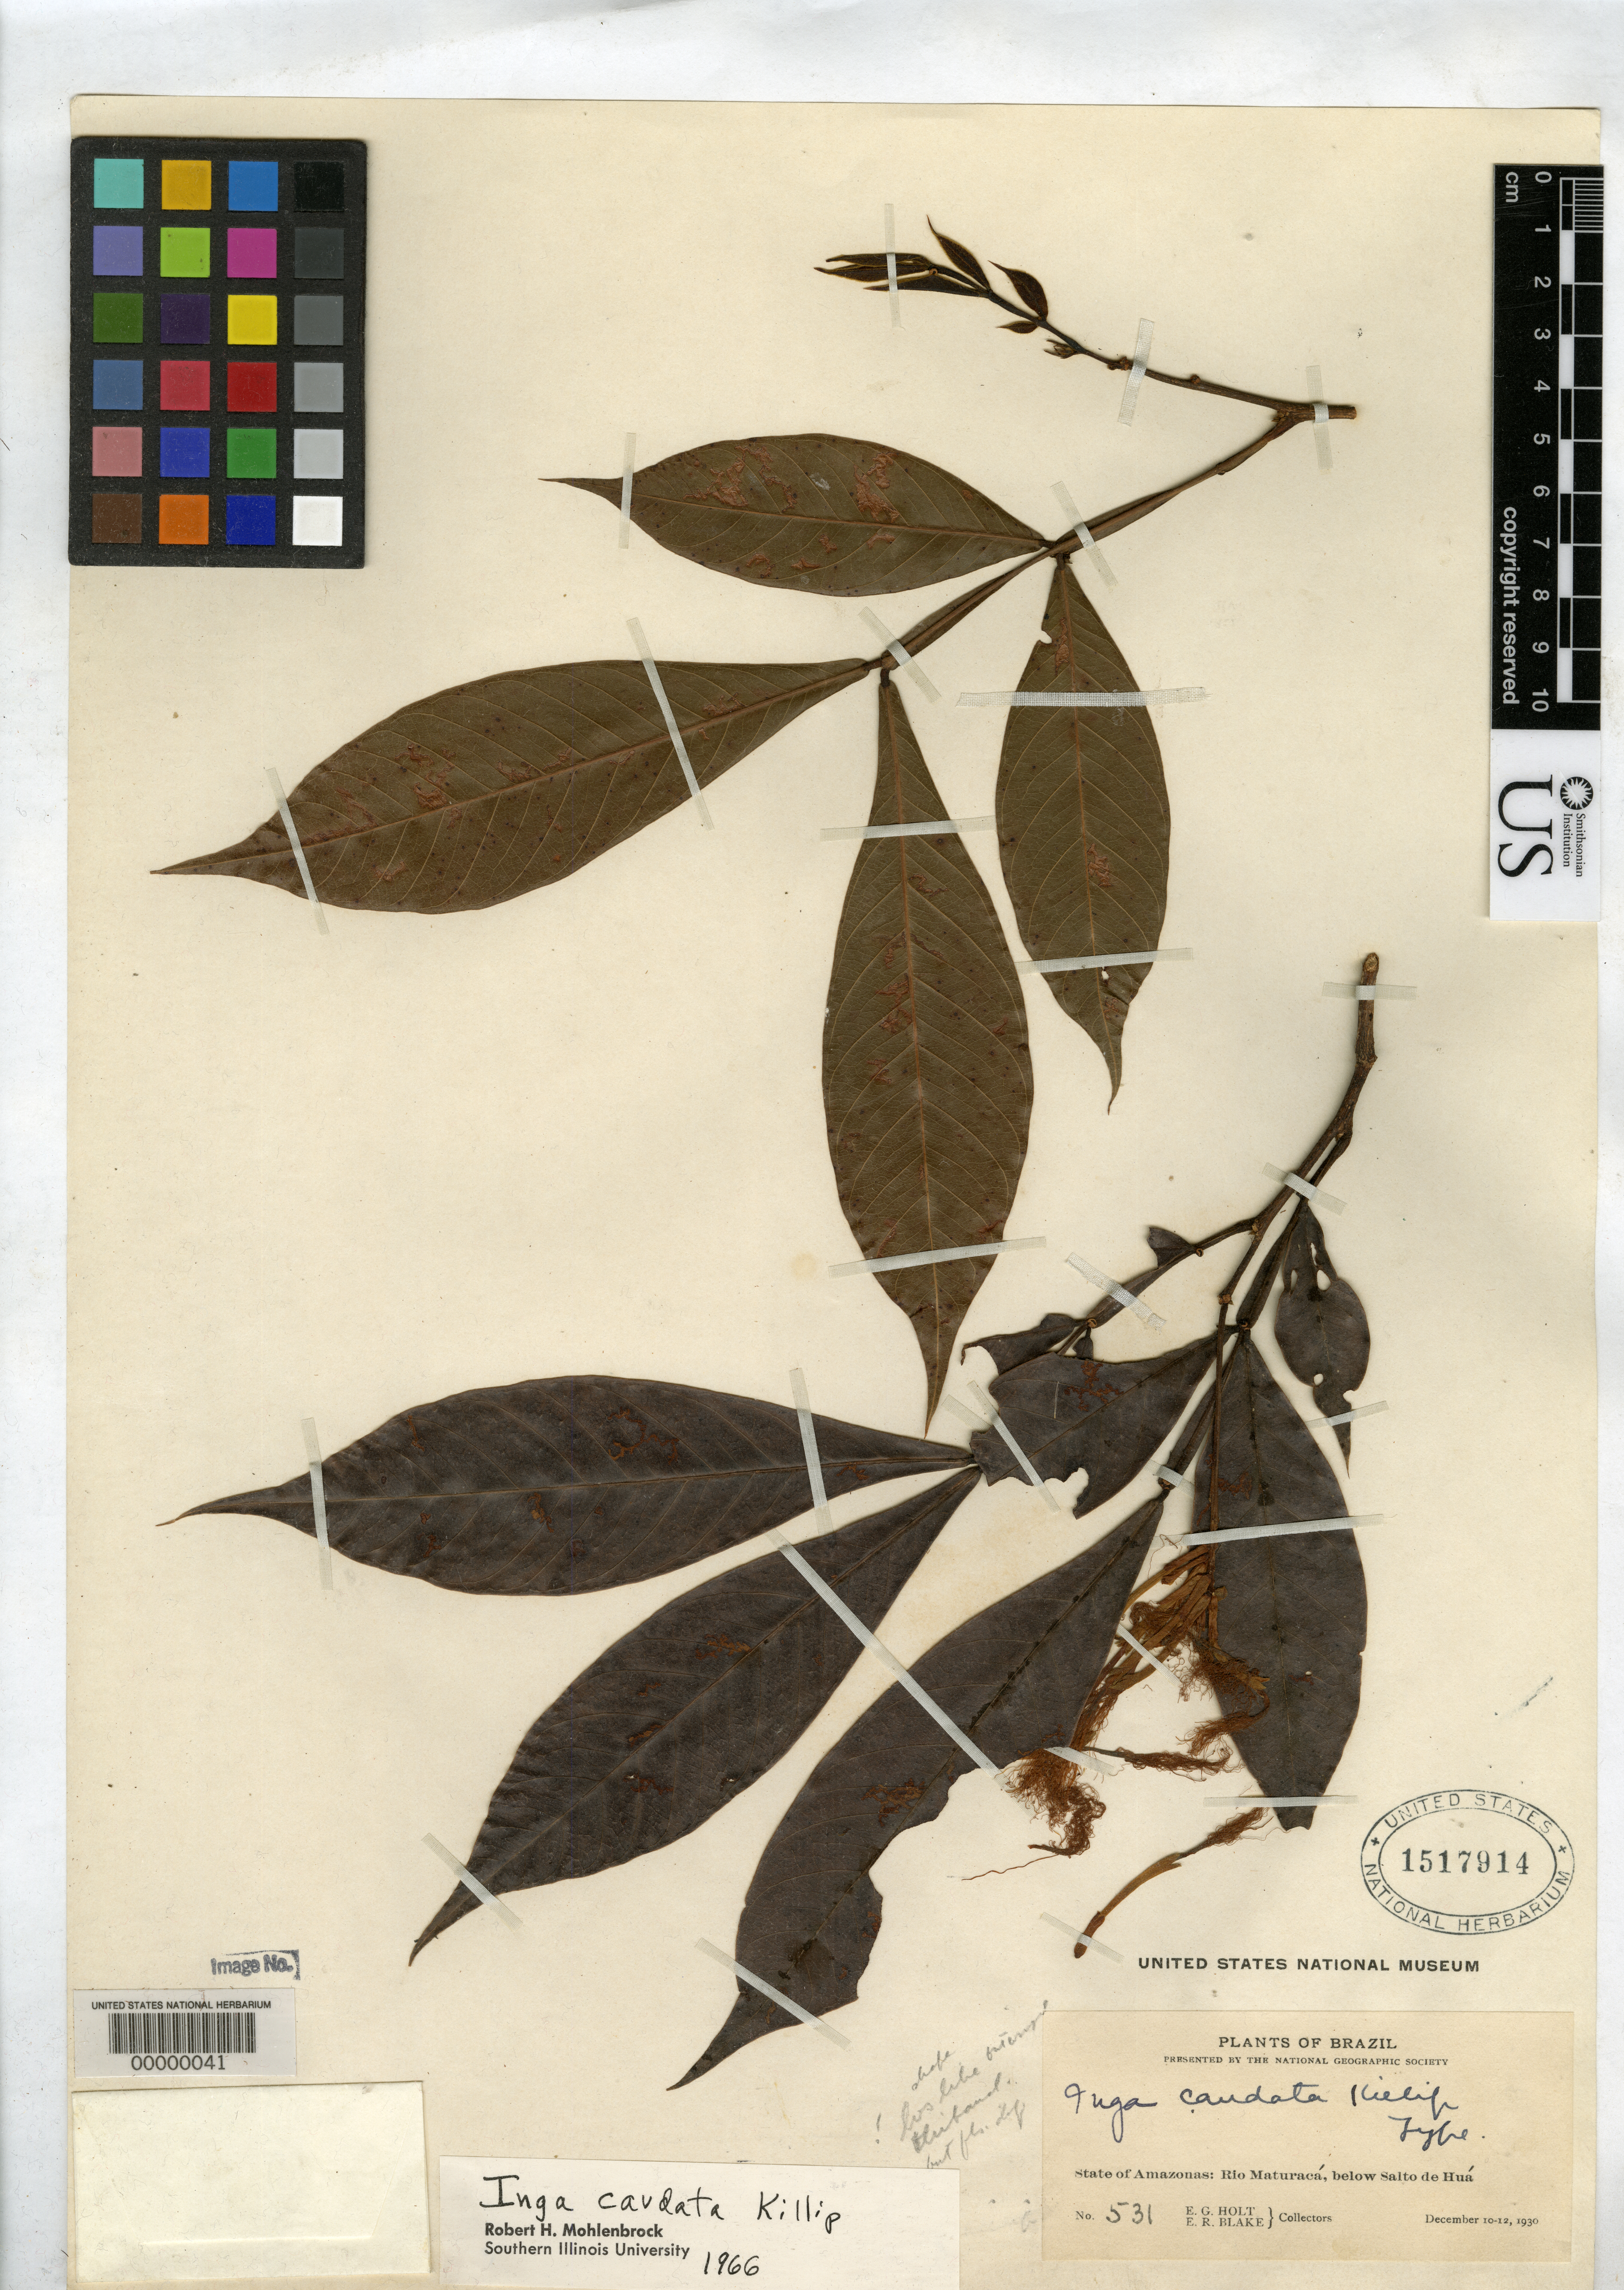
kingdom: Plantae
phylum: Tracheophyta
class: Magnoliopsida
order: Fabales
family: Fabaceae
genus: Inga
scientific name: Inga caudata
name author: Killip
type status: Holotype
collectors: E. Holt & E. R. Blake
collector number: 531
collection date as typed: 10 Dec 1930 to 12 Dec 1930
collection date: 1930-12-10/1930-12-12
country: Brazil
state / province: Amazonas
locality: Rio Maturaca, below Salto de Hua.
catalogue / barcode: US 1517914